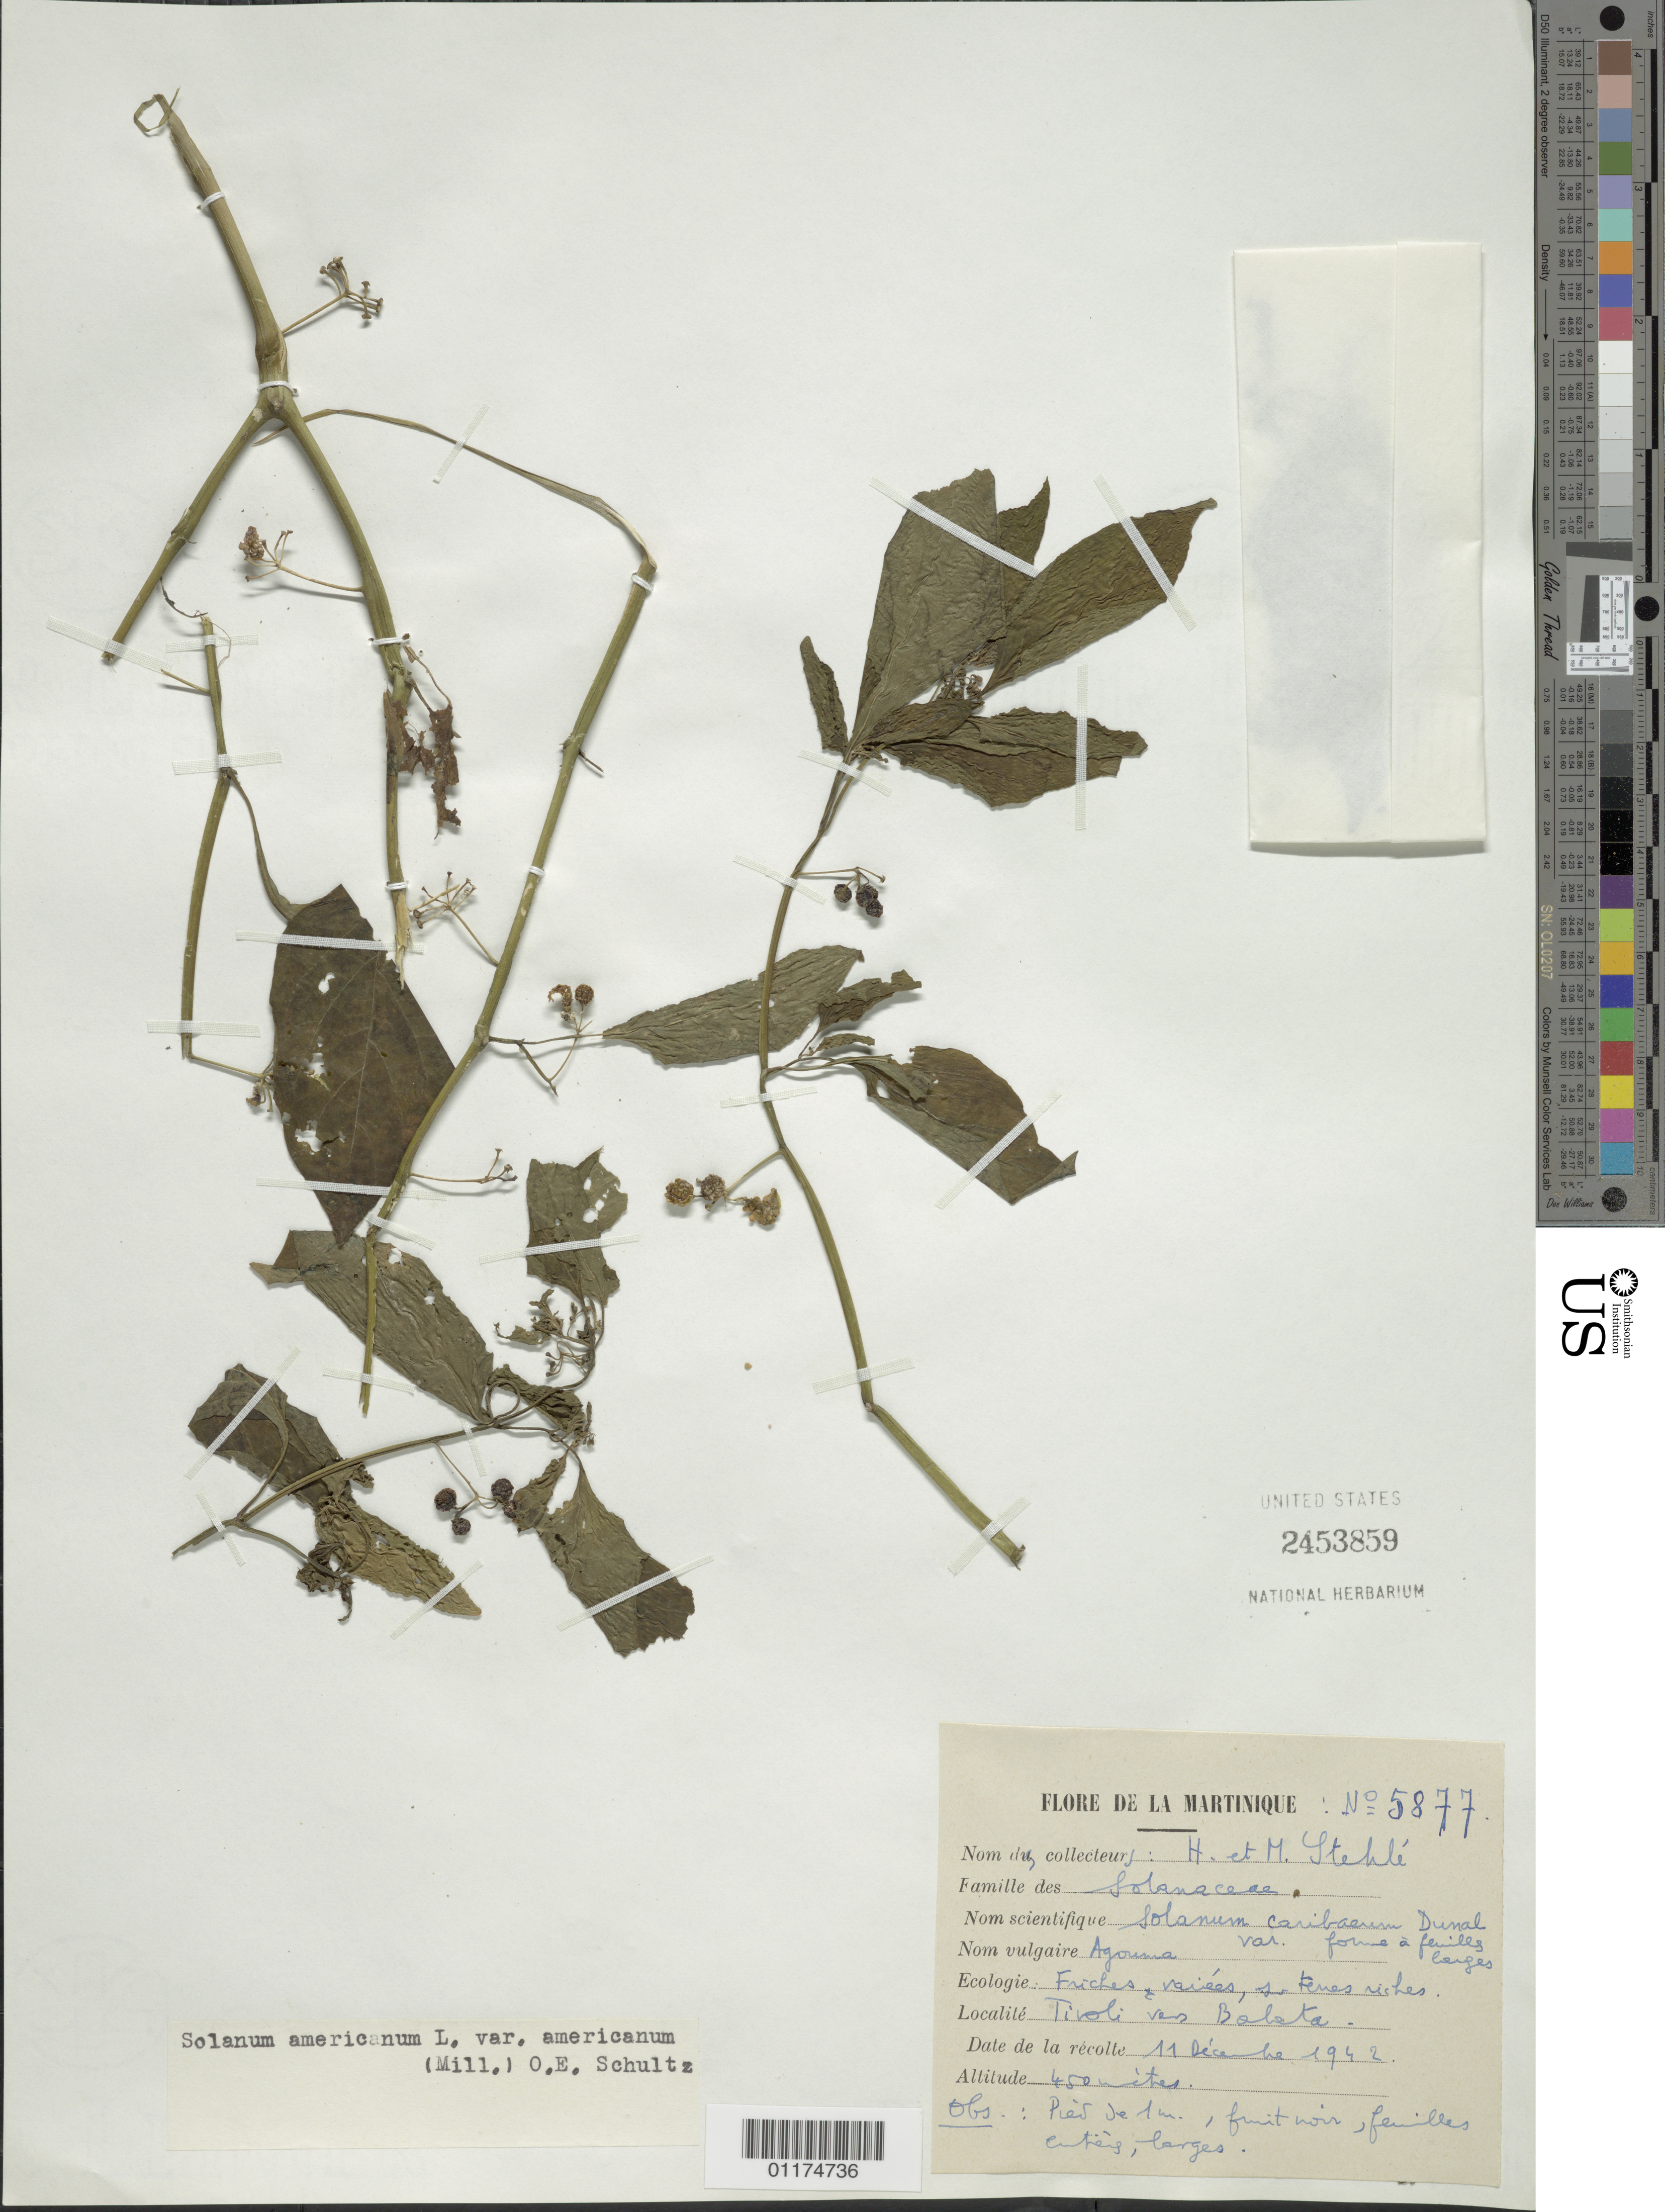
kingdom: Plantae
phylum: Tracheophyta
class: Magnoliopsida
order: Solanales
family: Solanaceae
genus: Solanum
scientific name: Solanum americanum subsp. americanum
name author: Mill.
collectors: H. Stehlé & M. Stehlé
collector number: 5877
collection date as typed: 11 Dec 1942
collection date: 1942-12-11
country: Martinique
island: Martinique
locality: Tivoli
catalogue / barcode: US 2453859